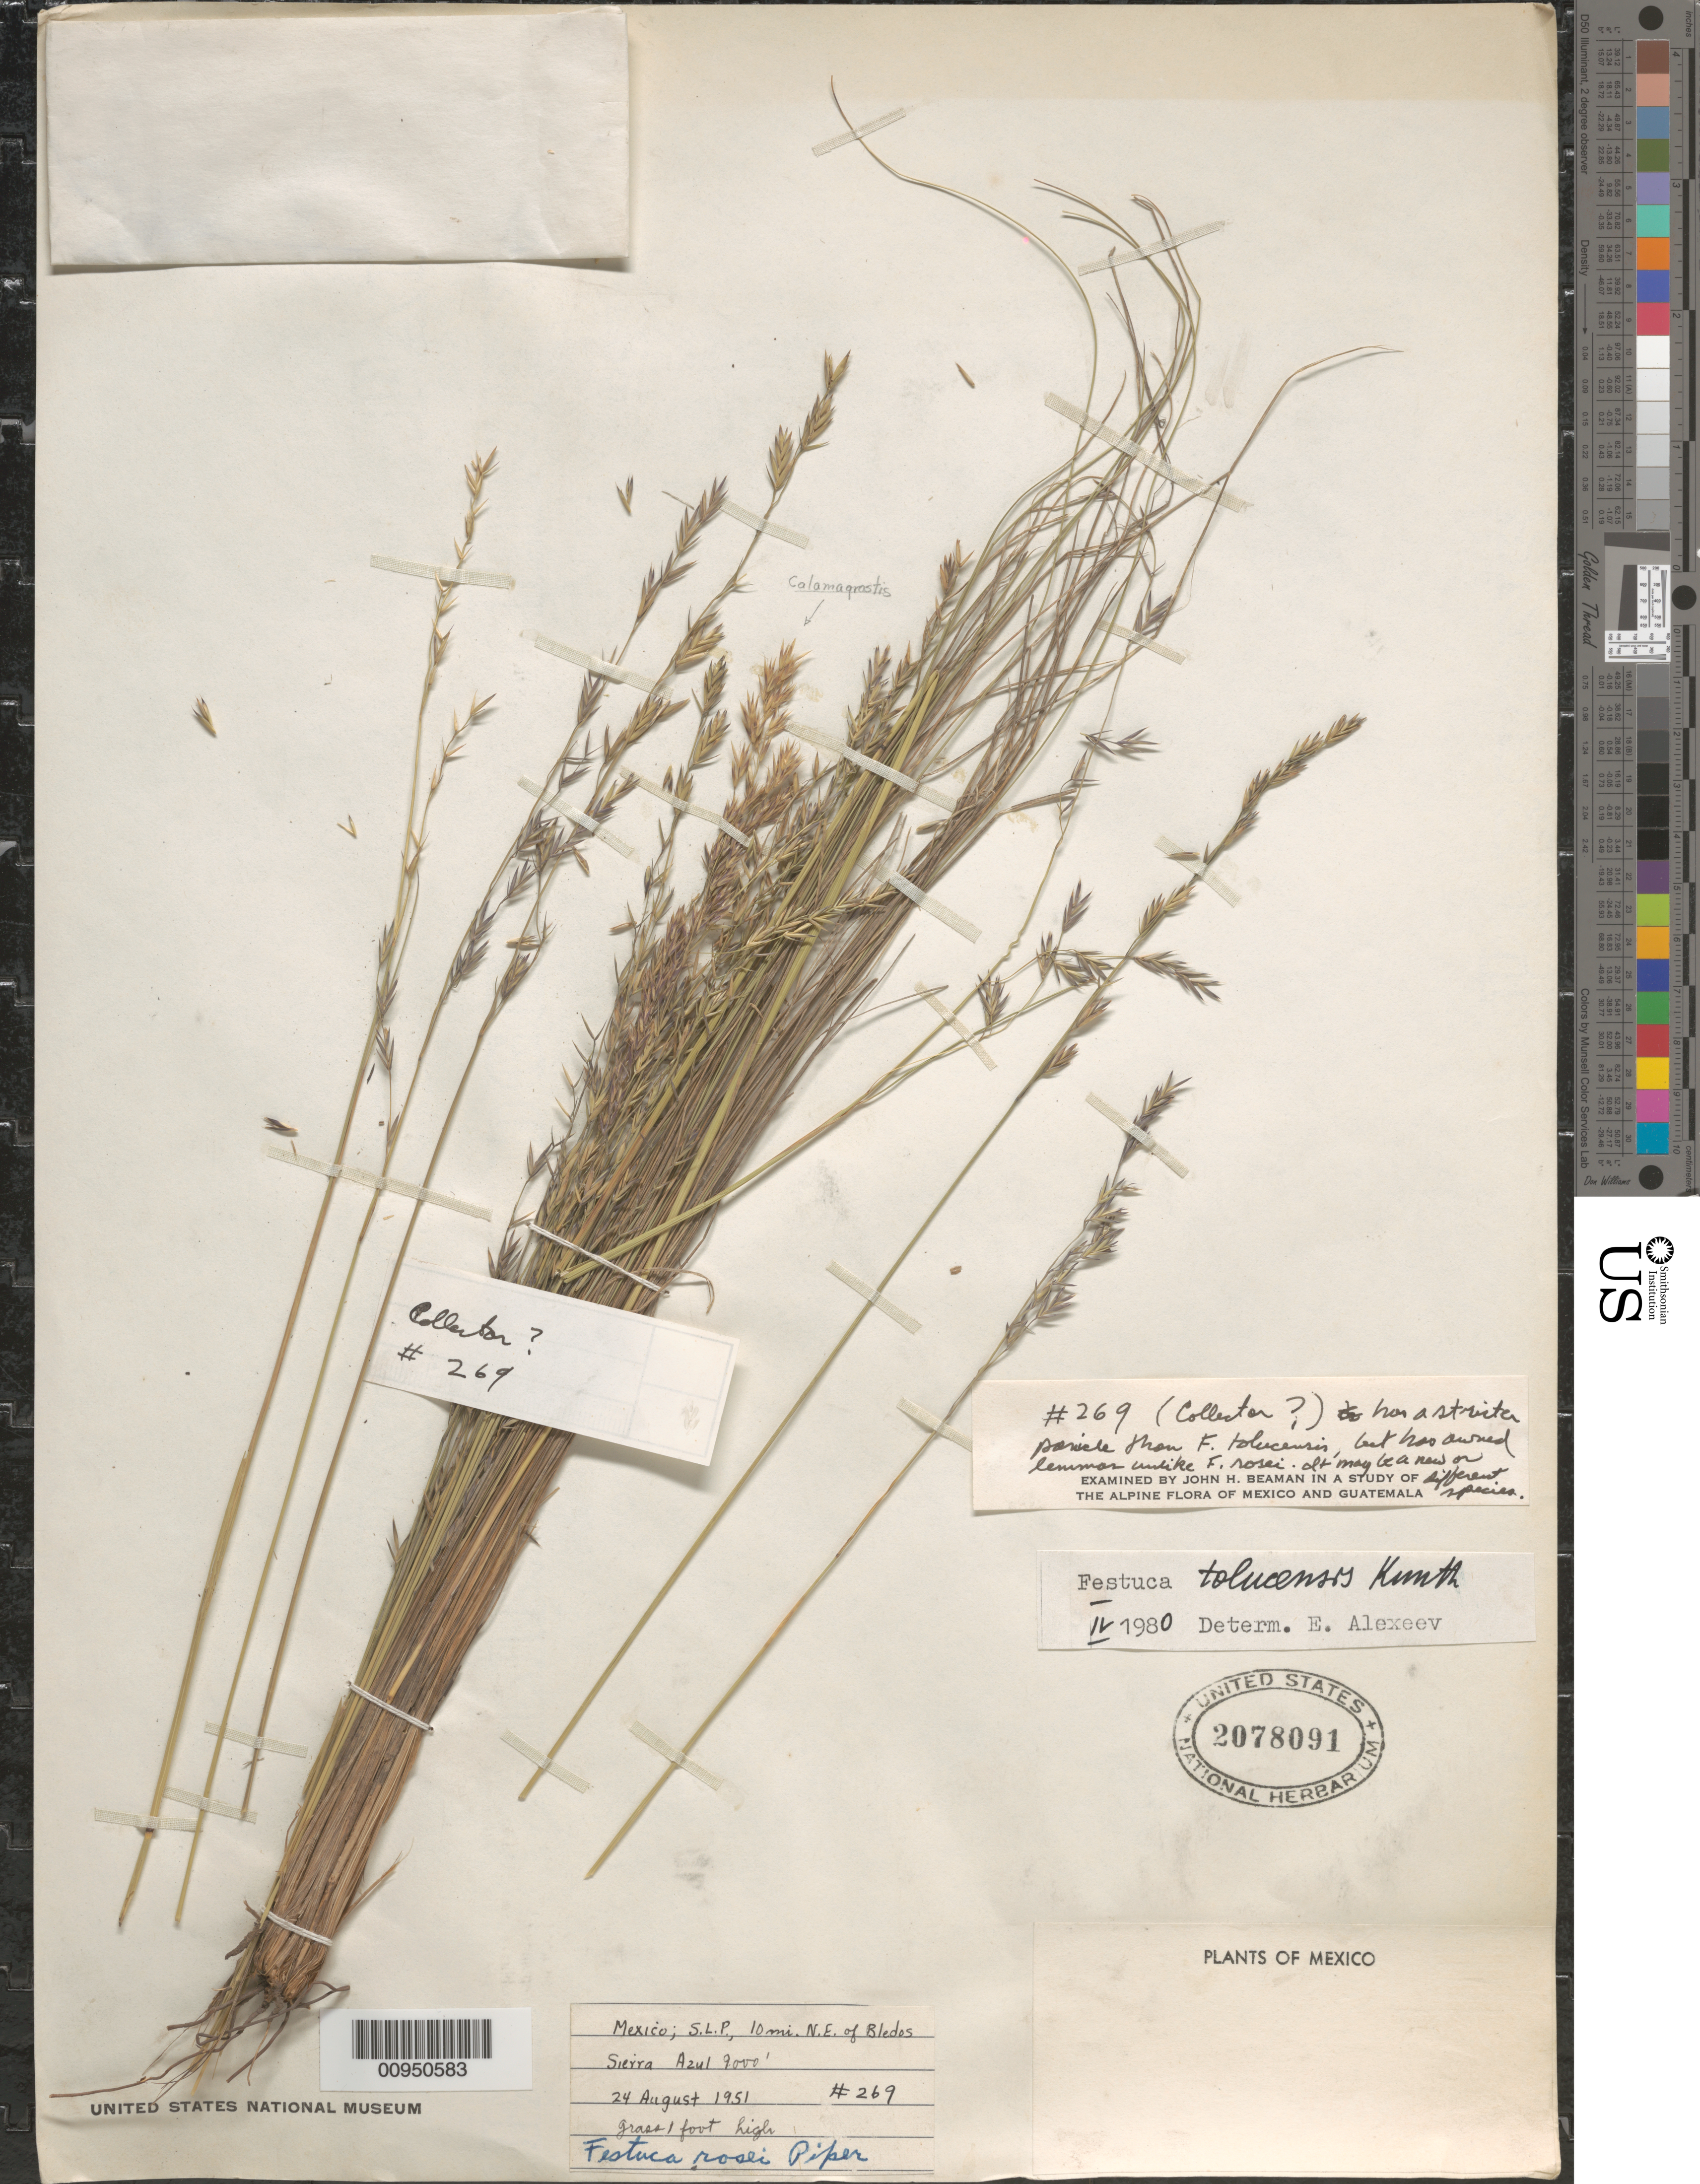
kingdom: Plantae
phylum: Tracheophyta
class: Liliopsida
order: Poales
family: Poaceae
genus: Festuca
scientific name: Festuca tolucensis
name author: Kunth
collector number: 269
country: Mexico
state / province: San Luis Potosí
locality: NE of Bledos, Sierra Azul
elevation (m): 2743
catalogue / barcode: US 2078091